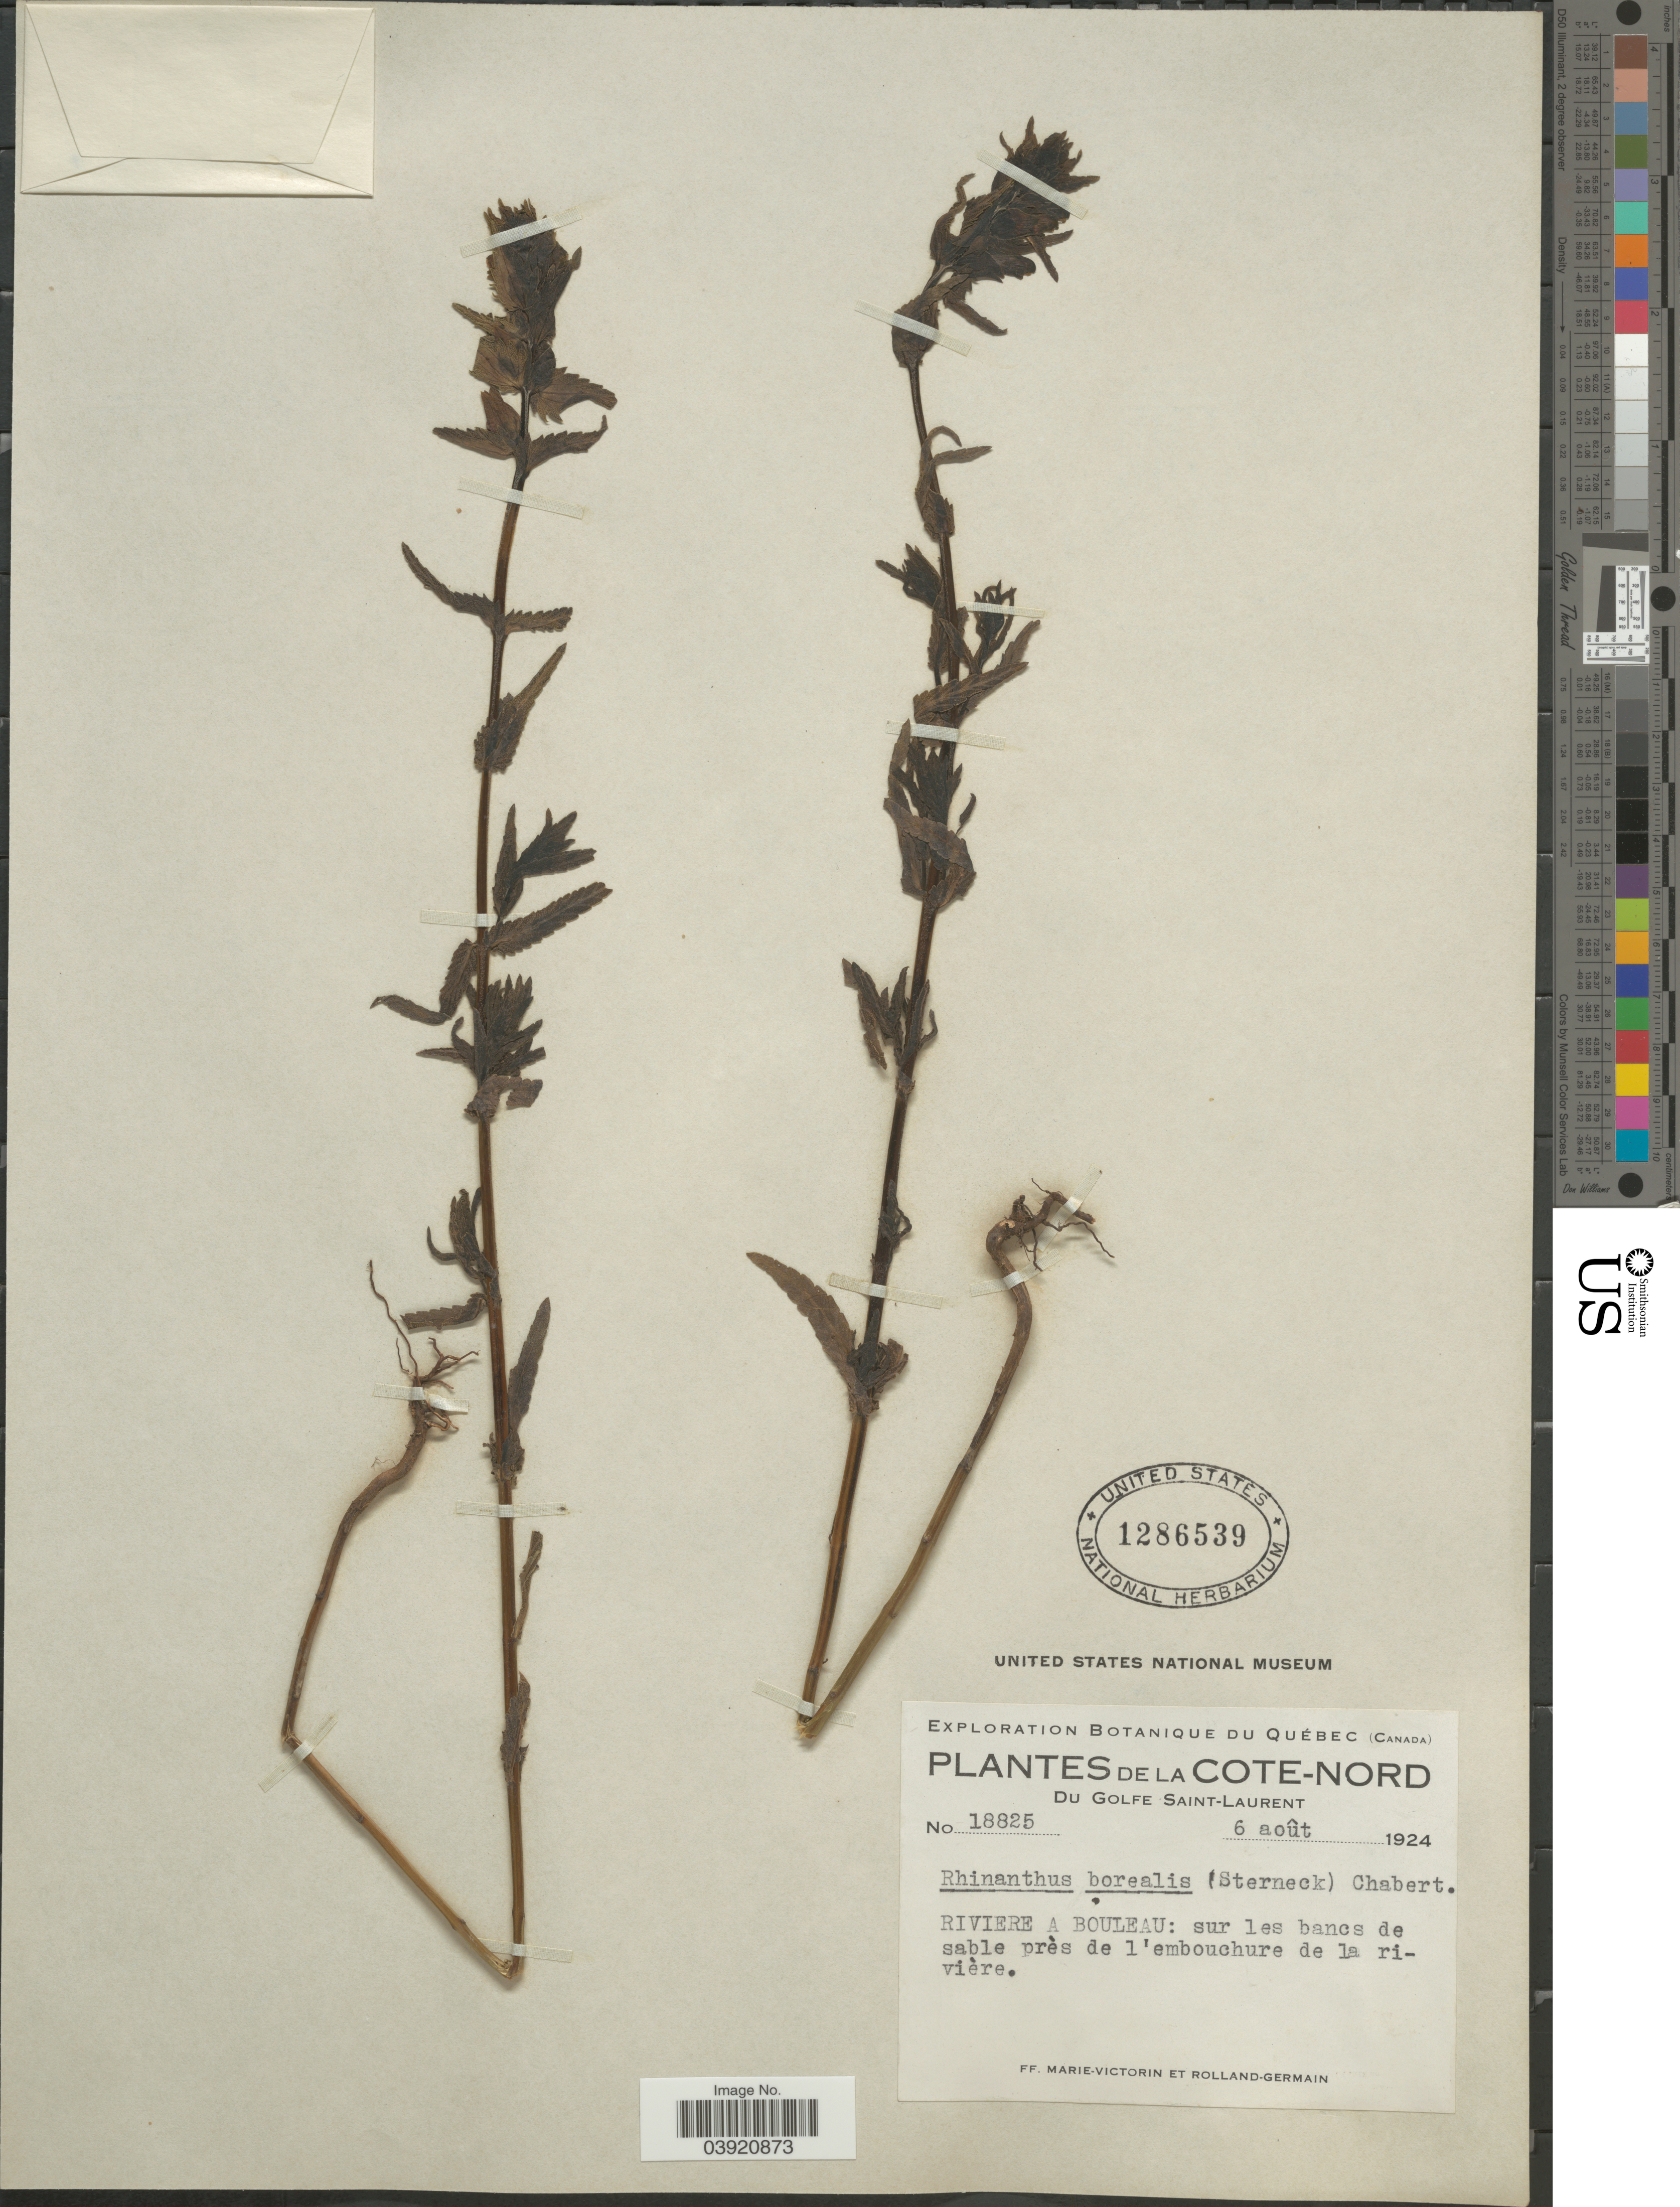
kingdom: Plantae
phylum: Tracheophyta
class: Magnoliopsida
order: Lamiales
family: Orobanchaceae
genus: Rhinanthus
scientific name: Rhinanthus borealis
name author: (Sterneck) Chabert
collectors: F. Marie-Victorin & Rolland-Germain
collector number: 18825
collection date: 1924-08-06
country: Canada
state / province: Quebec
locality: La Cote-Nord. Du Golfe Saint-Laurent. Riviere A Bouleau: sur les bancs de sable près de l' embouchure de la rivière.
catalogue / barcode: US 1286539